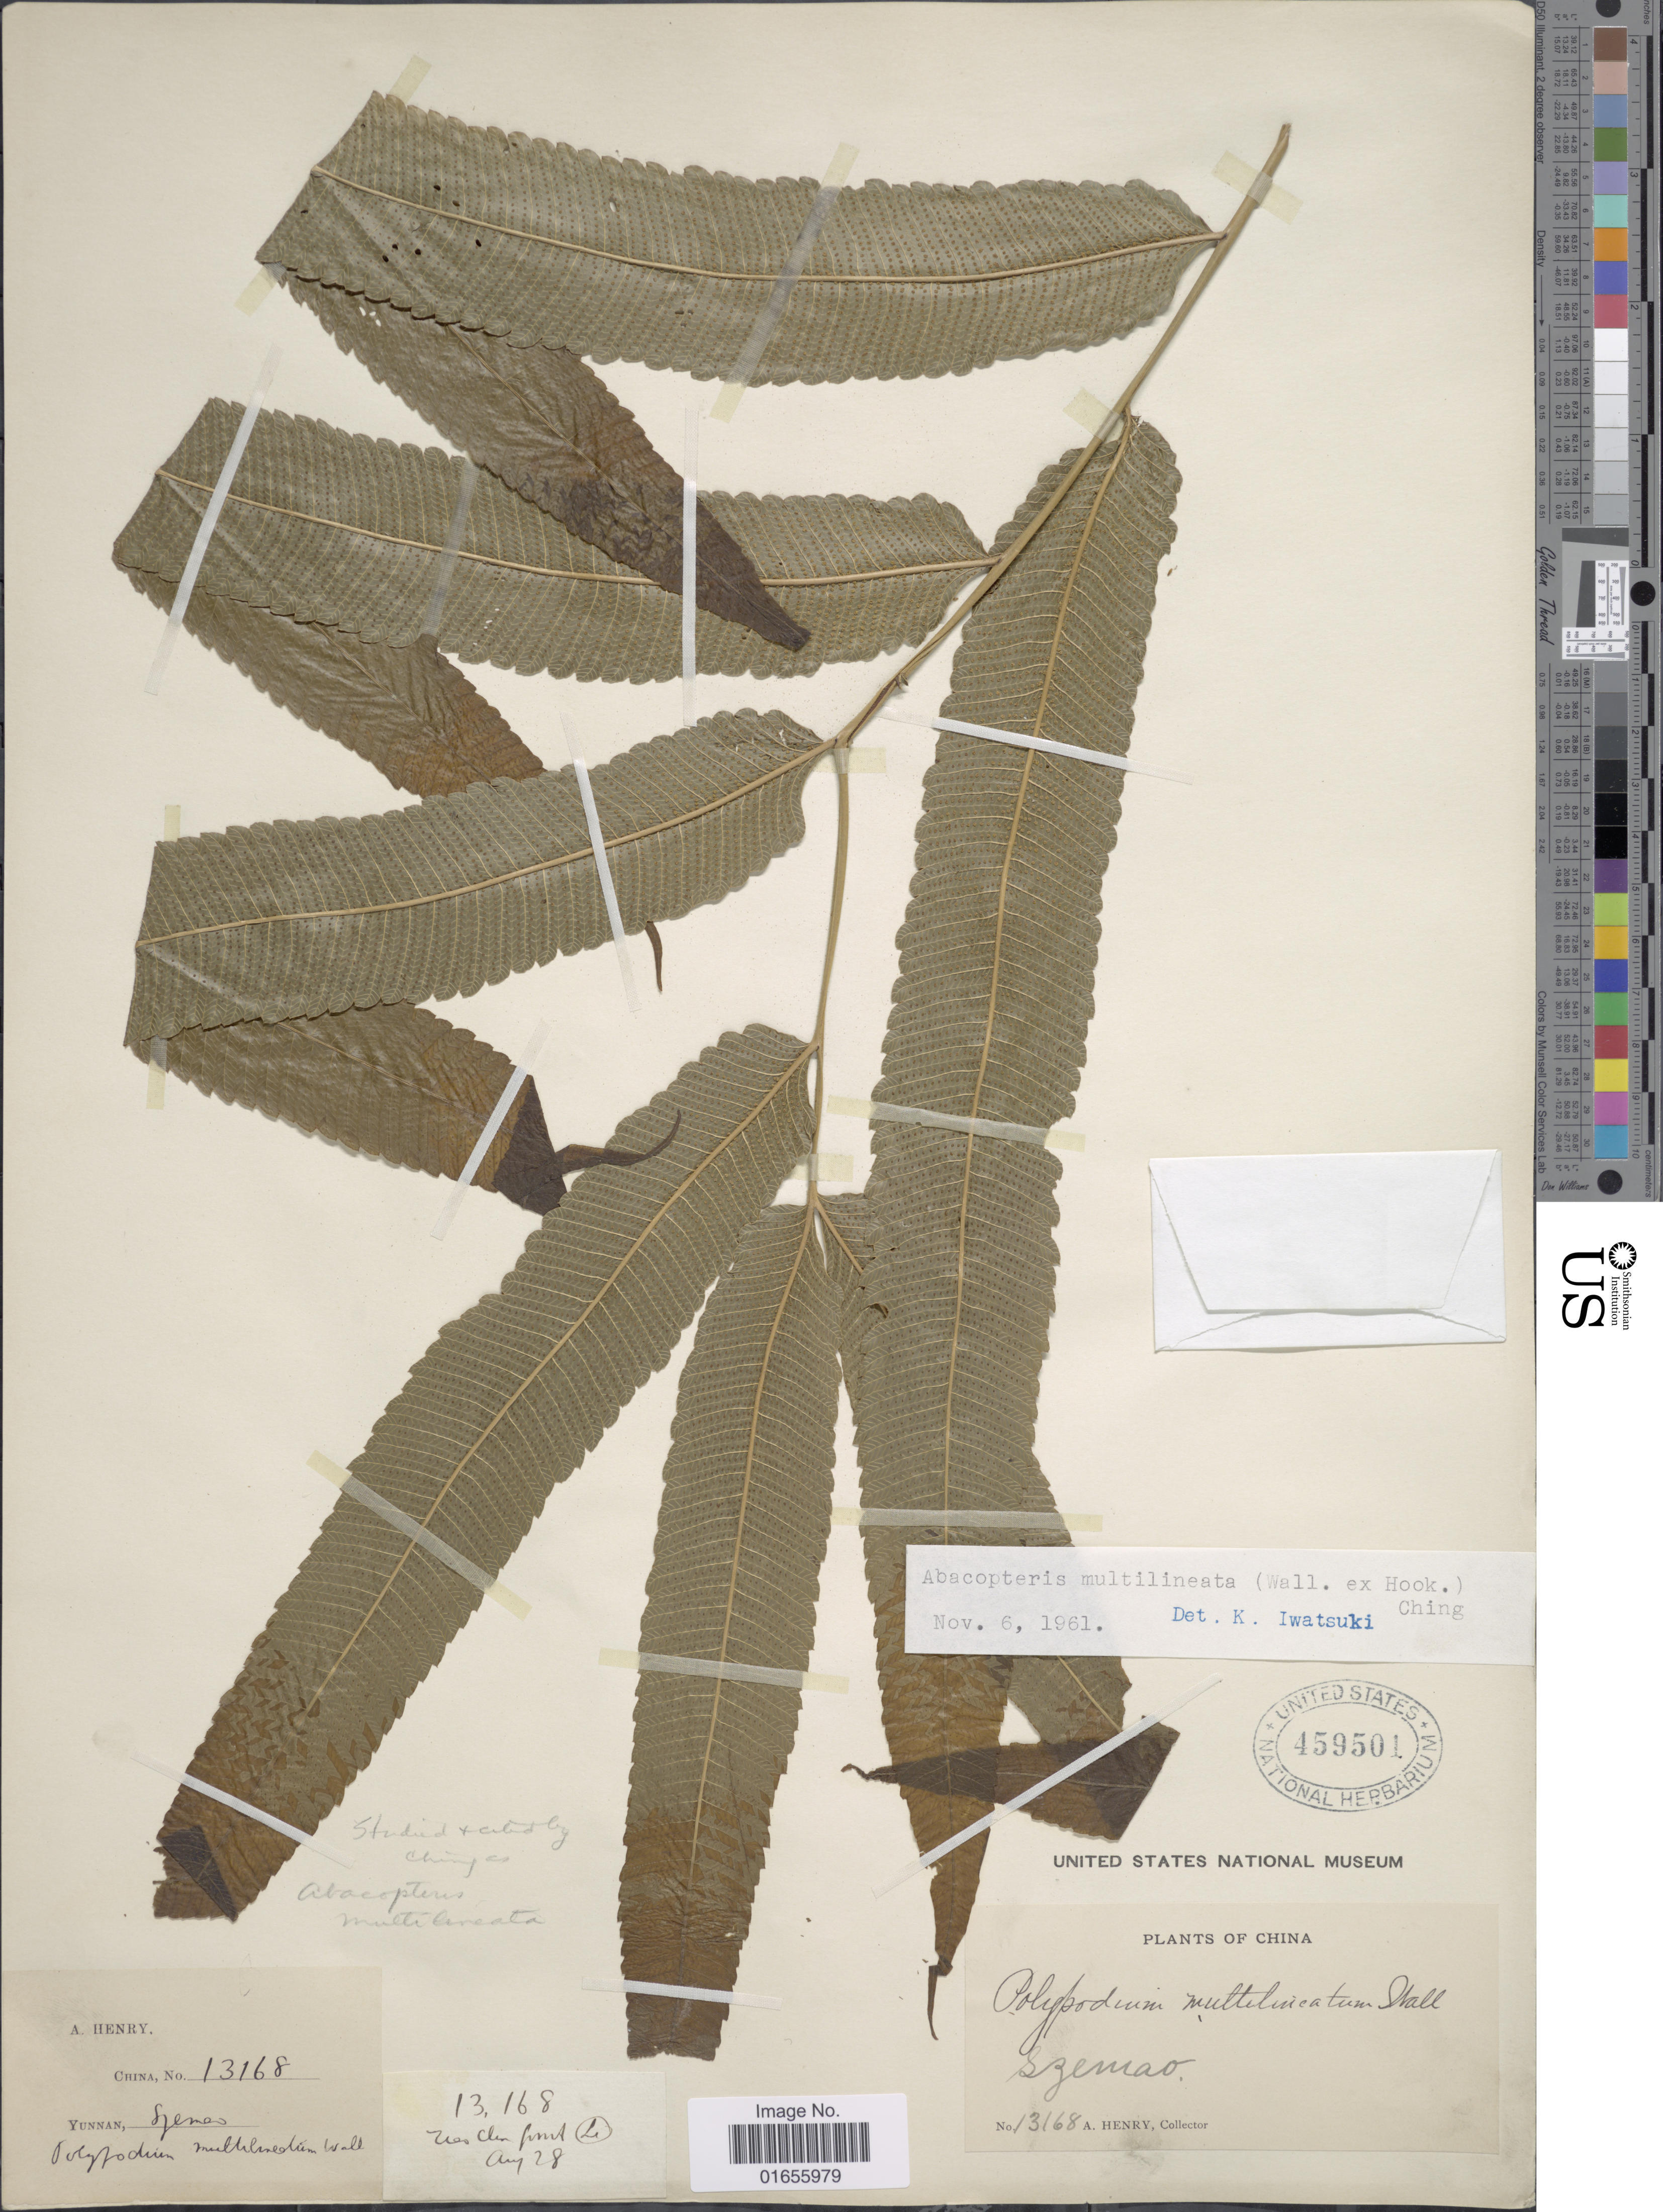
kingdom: Plantae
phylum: Tracheophyta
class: Polypodiopsida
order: Polypodiales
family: Thelypteridaceae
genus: Pronephrium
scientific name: Pronephrium nudatum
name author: (Roxb.) Holttum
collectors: A. Henry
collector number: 13168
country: China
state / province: Yunnan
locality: Szemao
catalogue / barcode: US 459501